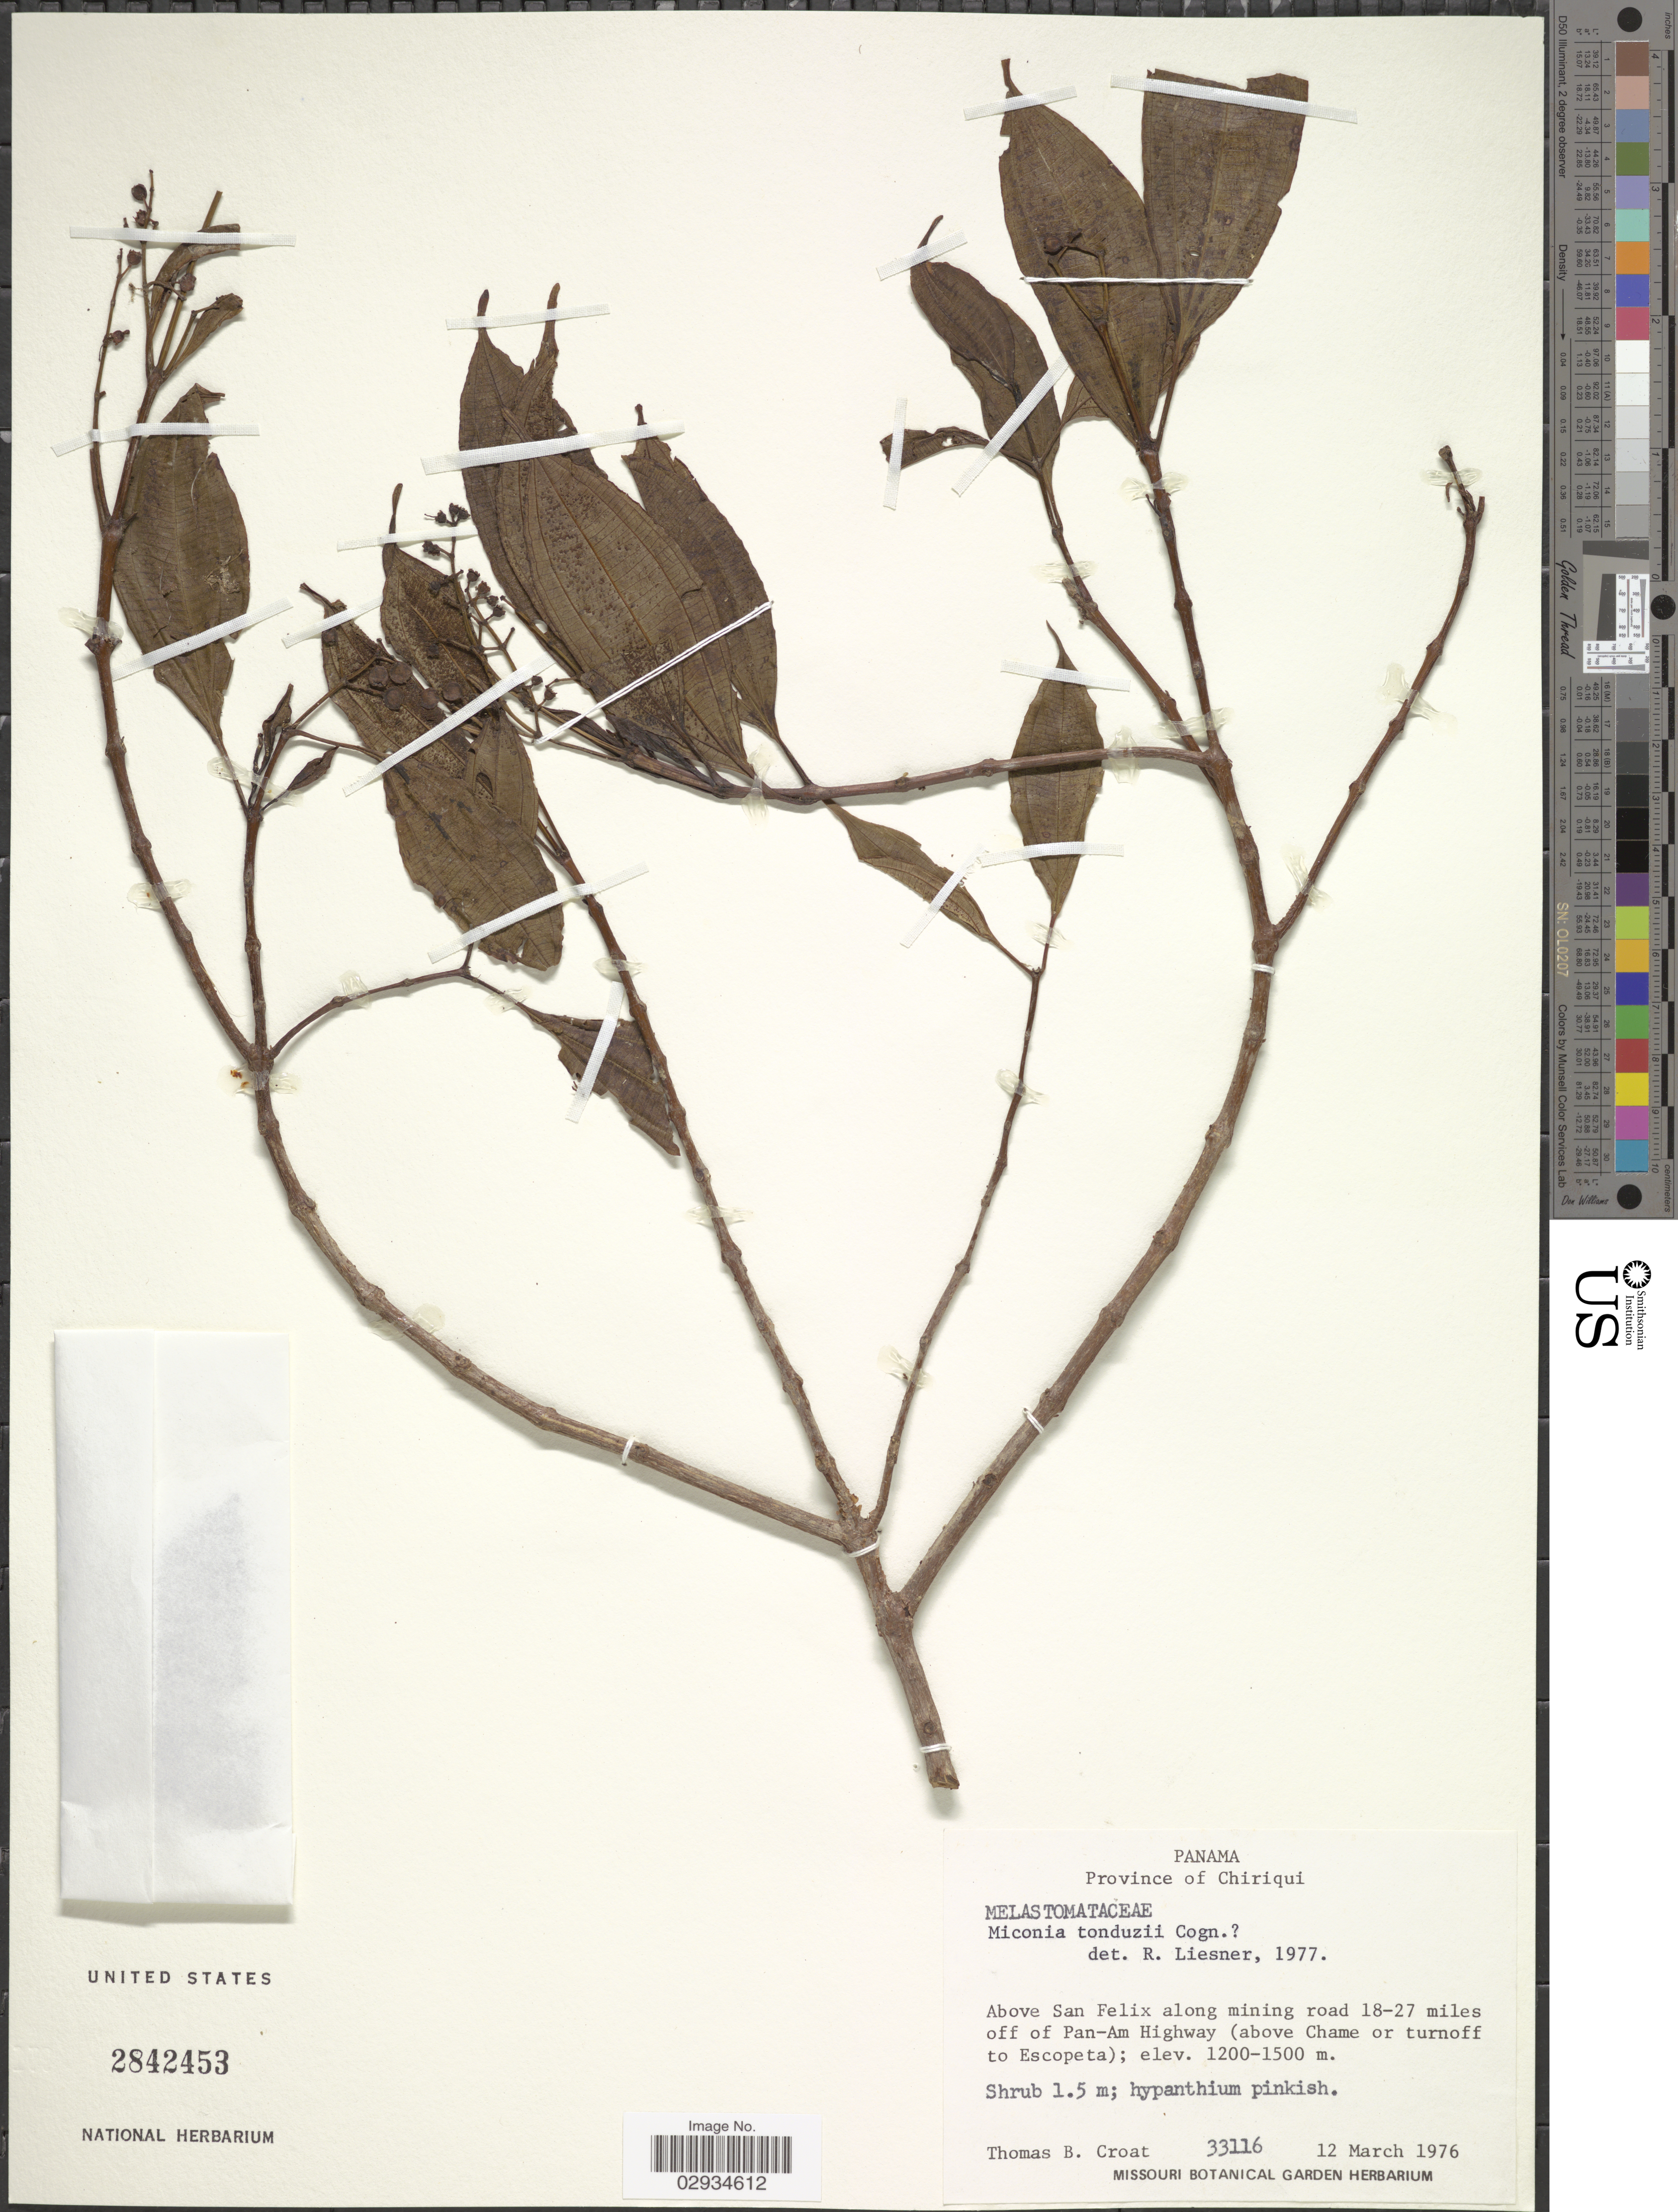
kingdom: Plantae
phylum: Tracheophyta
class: Magnoliopsida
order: Myrtales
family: Melastomataceae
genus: Miconia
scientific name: Miconia tonduzii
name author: Cogn. in A. DC.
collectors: T. B. Croat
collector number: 33116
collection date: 1976-03-12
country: Panama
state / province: Chiriqui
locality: Above San Felix along mining road 18-27 miles off of Pan-Am Highway (above Chame or turnoff to Escopeta).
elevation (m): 1200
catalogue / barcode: US 2842453